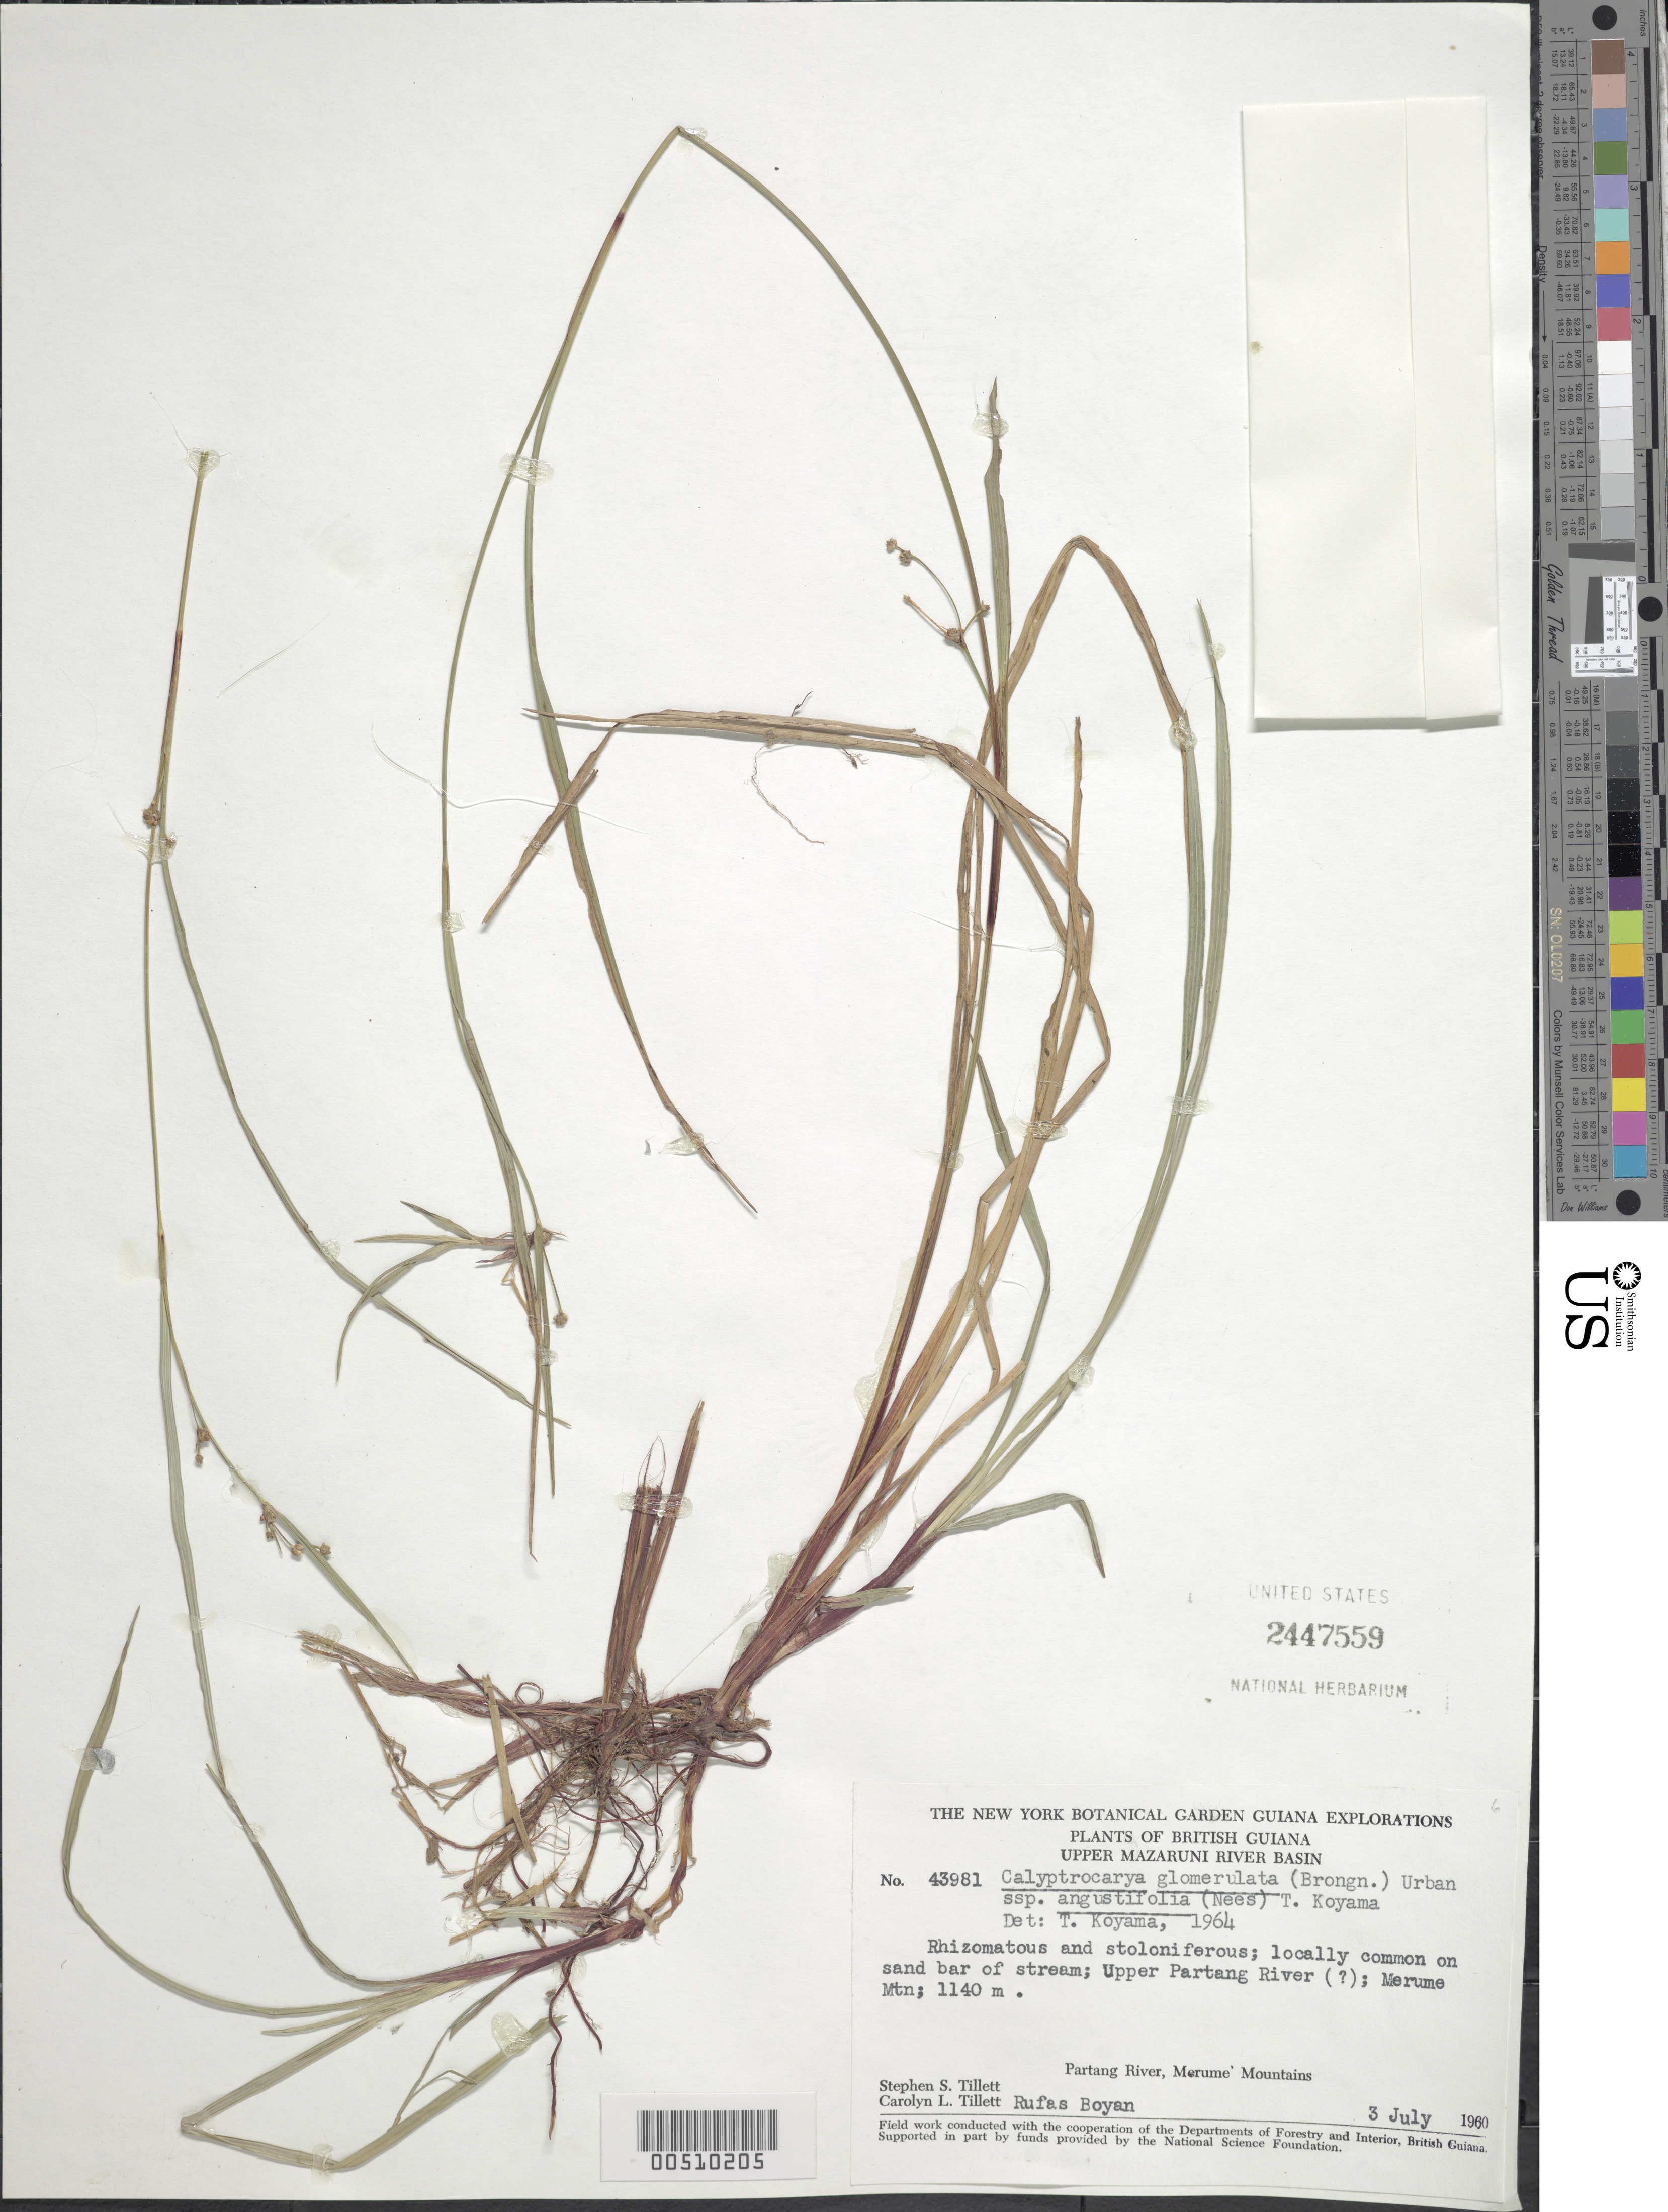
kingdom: Plantae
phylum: Tracheophyta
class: Liliopsida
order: Poales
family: Cyperaceae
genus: Calyptrocarya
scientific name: Calyptrocarya glomerulata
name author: (Brongn.) Urb.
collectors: S. S. Tillett, C. L. Tillett & R. Boyan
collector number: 43981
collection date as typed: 03 Jul 1960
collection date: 1960-07-03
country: Guyana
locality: Upper Partang River; Merume Mt.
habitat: On sand bar of stream.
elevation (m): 1140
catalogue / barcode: US 2447559